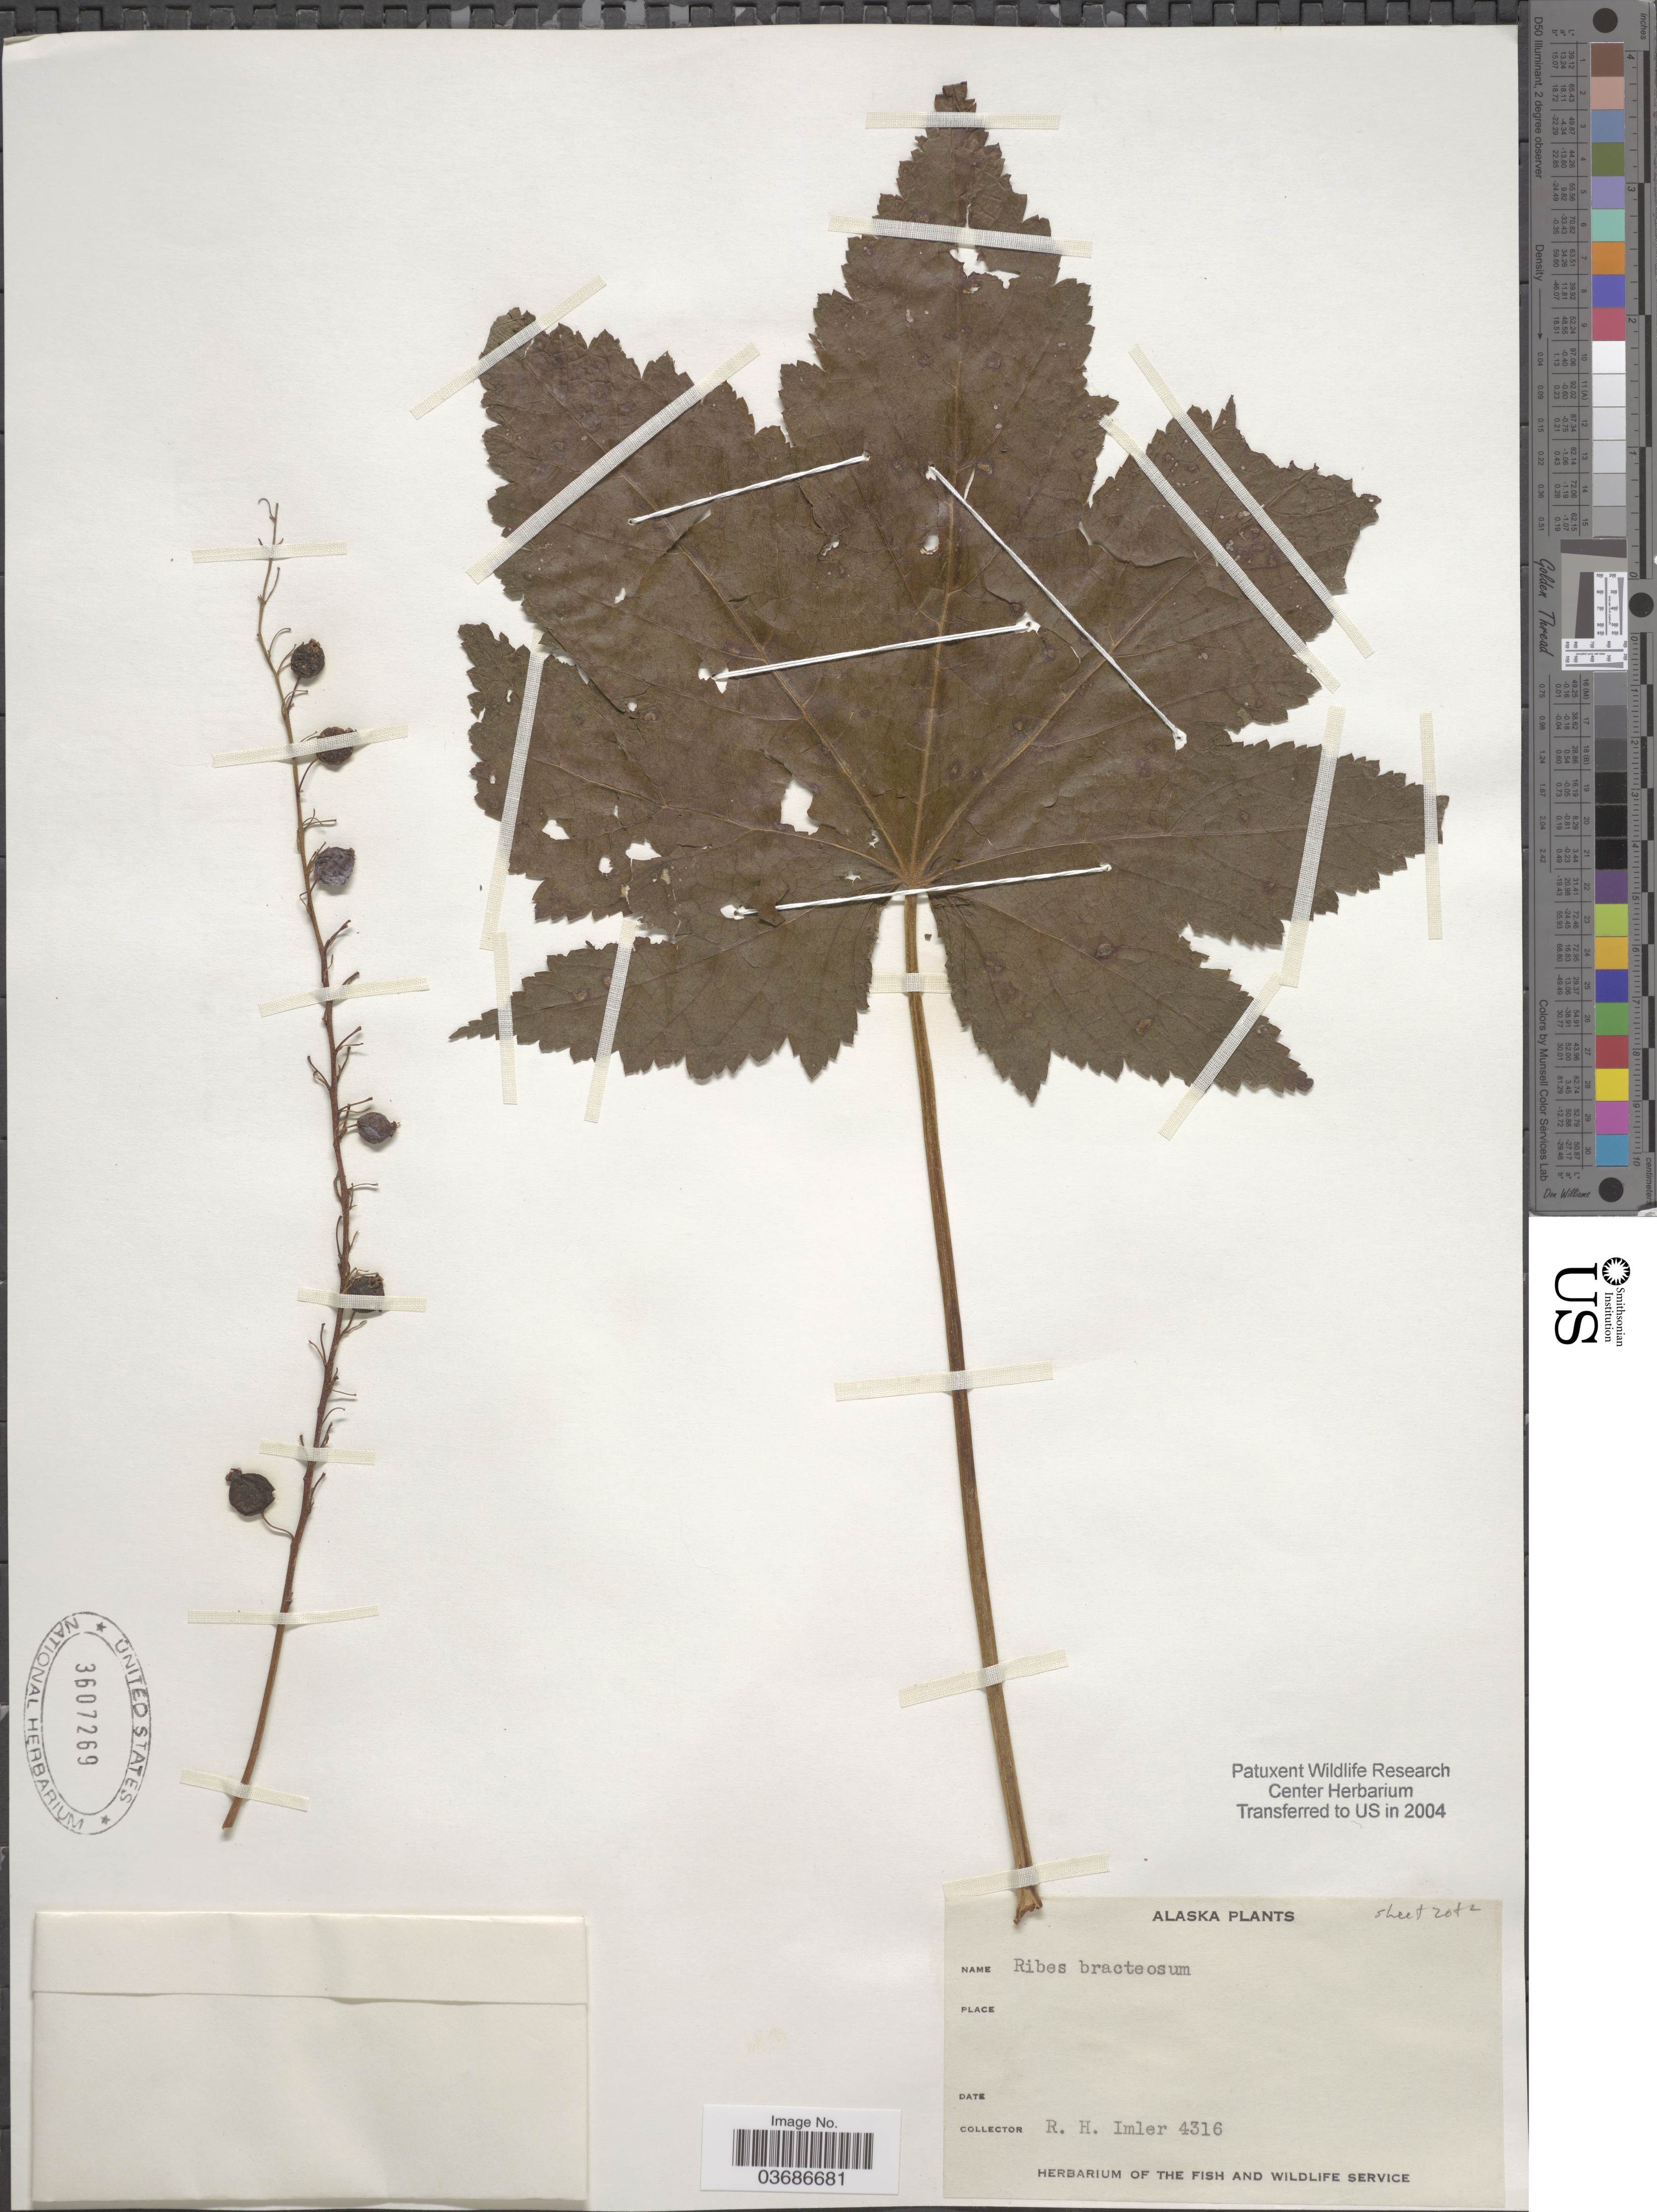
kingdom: Plantae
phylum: Tracheophyta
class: Magnoliopsida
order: Saxifragales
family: Grossulariaceae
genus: Ribes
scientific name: Ribes bracteosum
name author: Douglas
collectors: R. Imler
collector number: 4316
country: United States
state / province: Alaska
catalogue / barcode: US 3607269